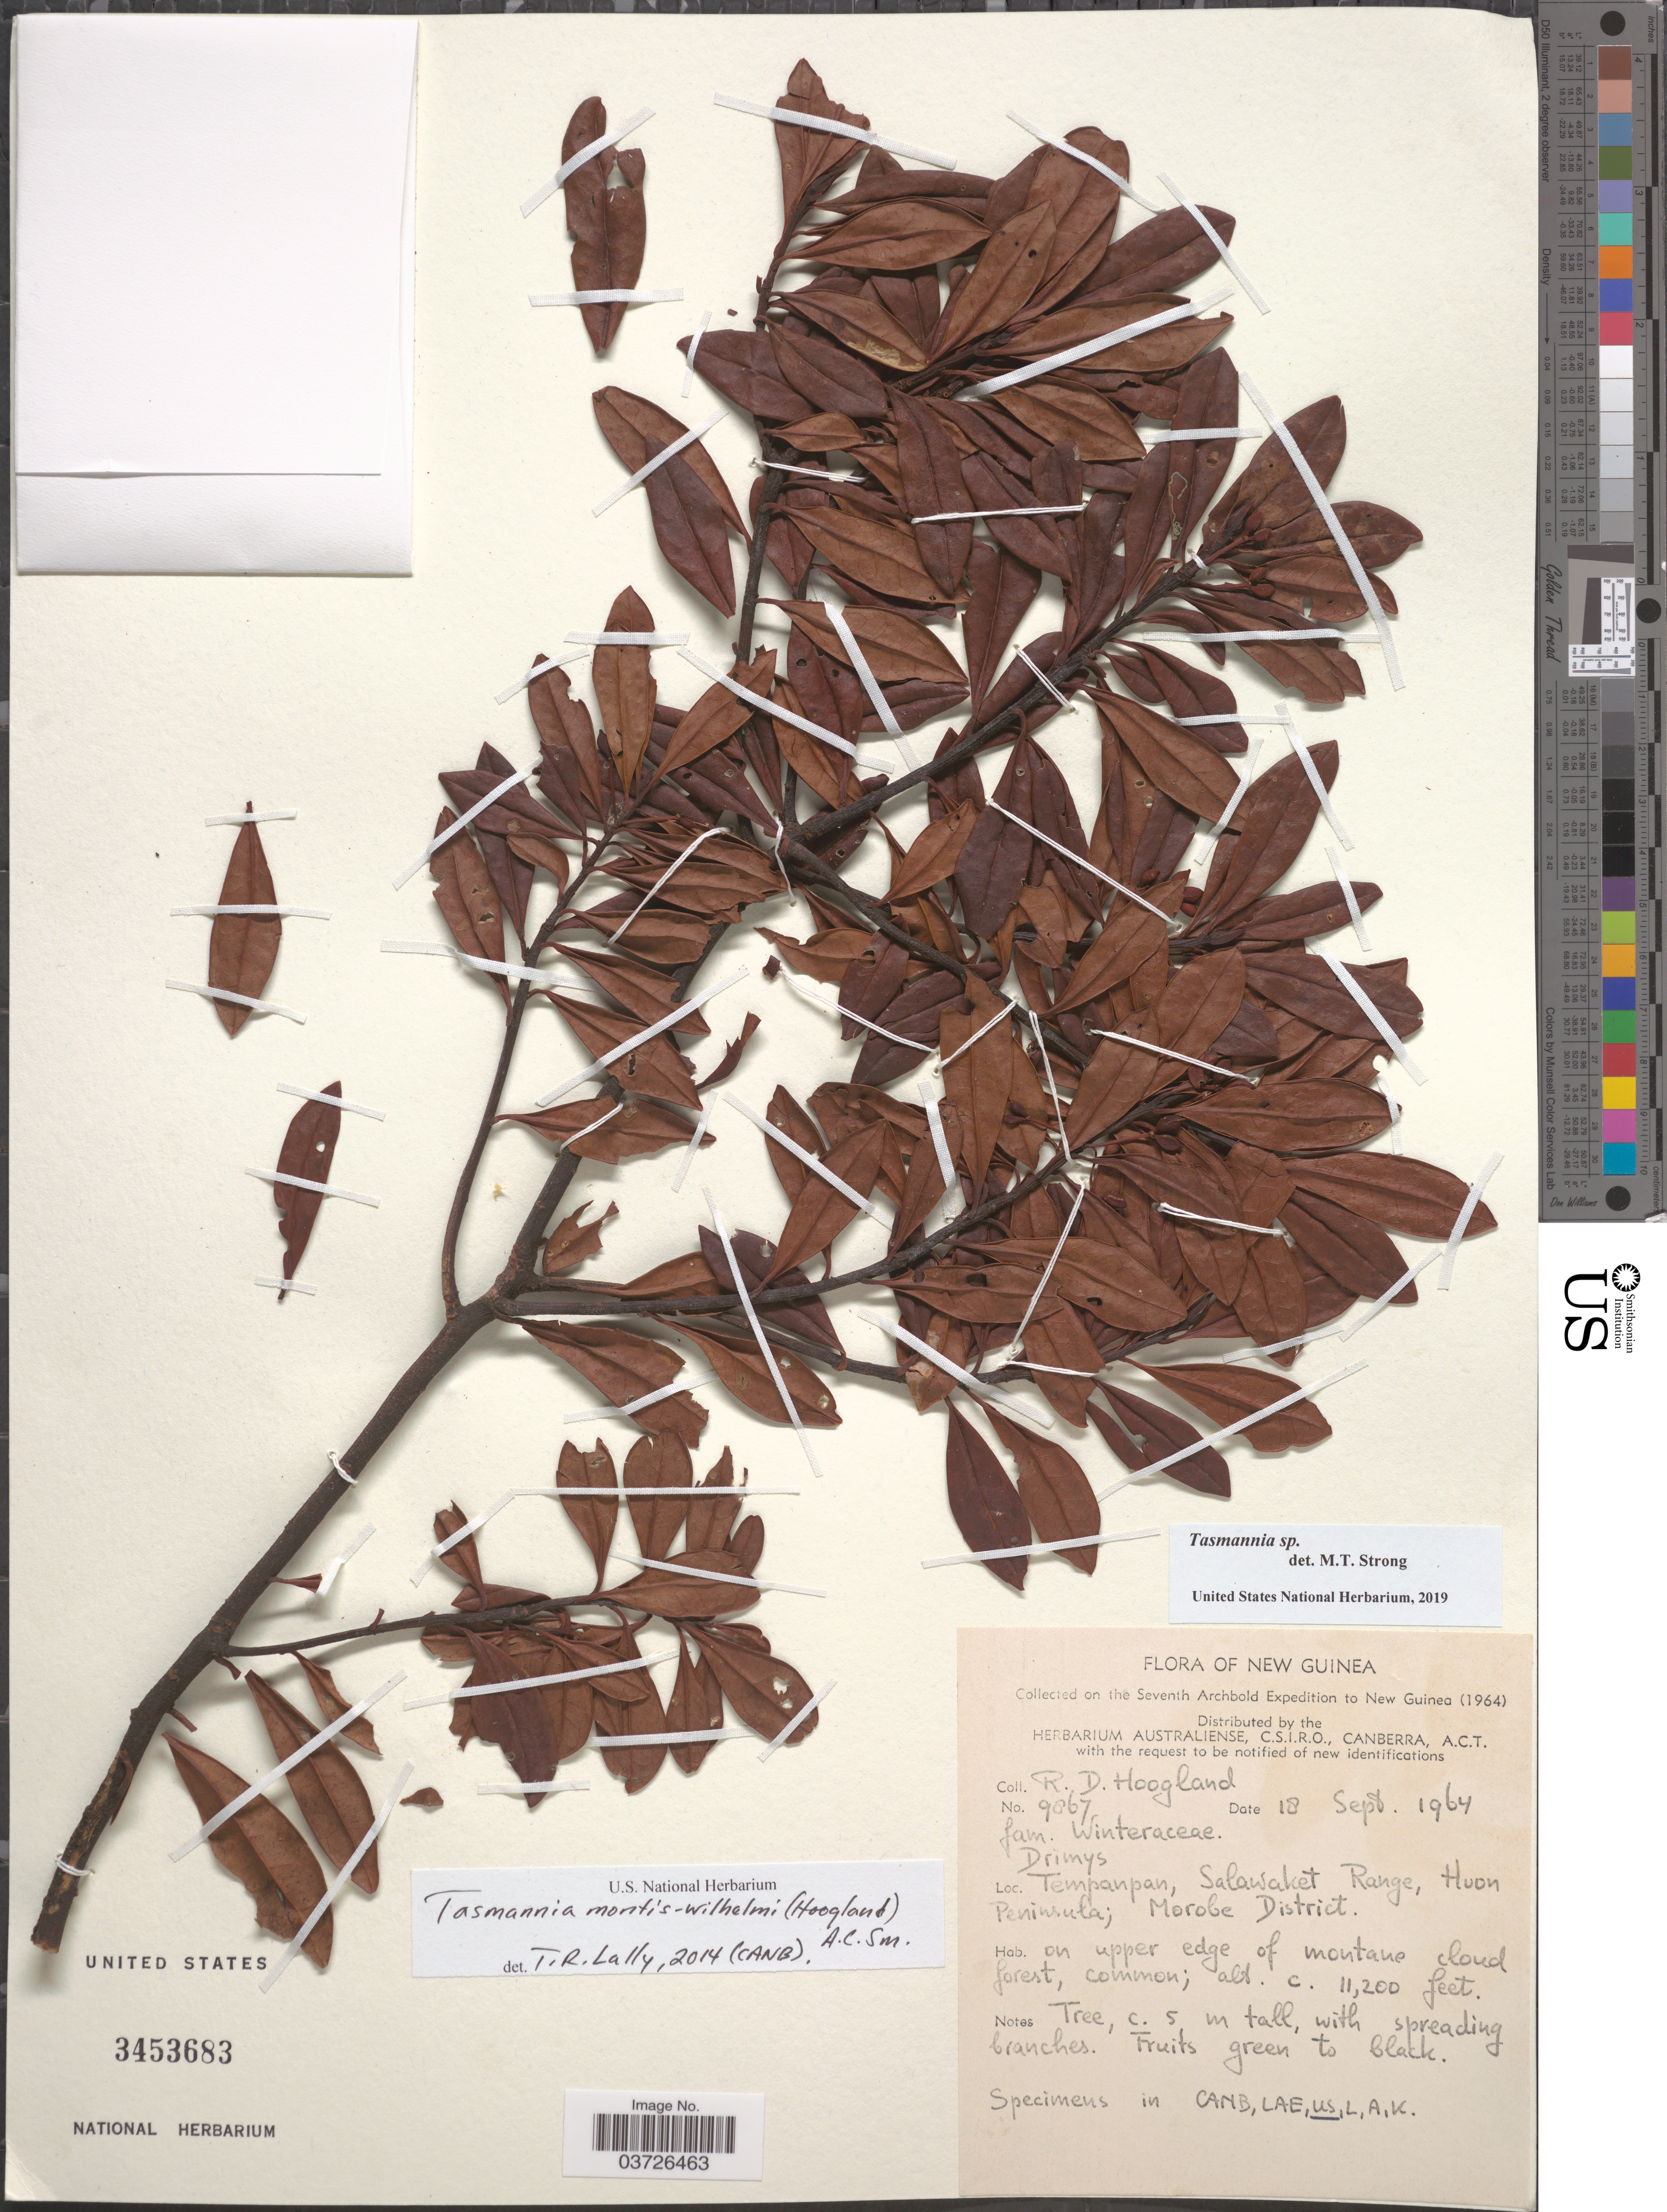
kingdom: Plantae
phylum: Tracheophyta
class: Magnoliopsida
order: Canellales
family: Winteraceae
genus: Tasmannia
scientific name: Tasmannia montis-wilhelmi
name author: (Hoogland) A.C. Sm.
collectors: R. D. Hoogland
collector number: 9867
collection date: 1964-09-18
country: Papua New Guinea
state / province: Morobe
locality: New Guinea. Tempanpan, Salawaket Range, Huon Peninsula; Morobe District.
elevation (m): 3414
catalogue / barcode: US 3453683